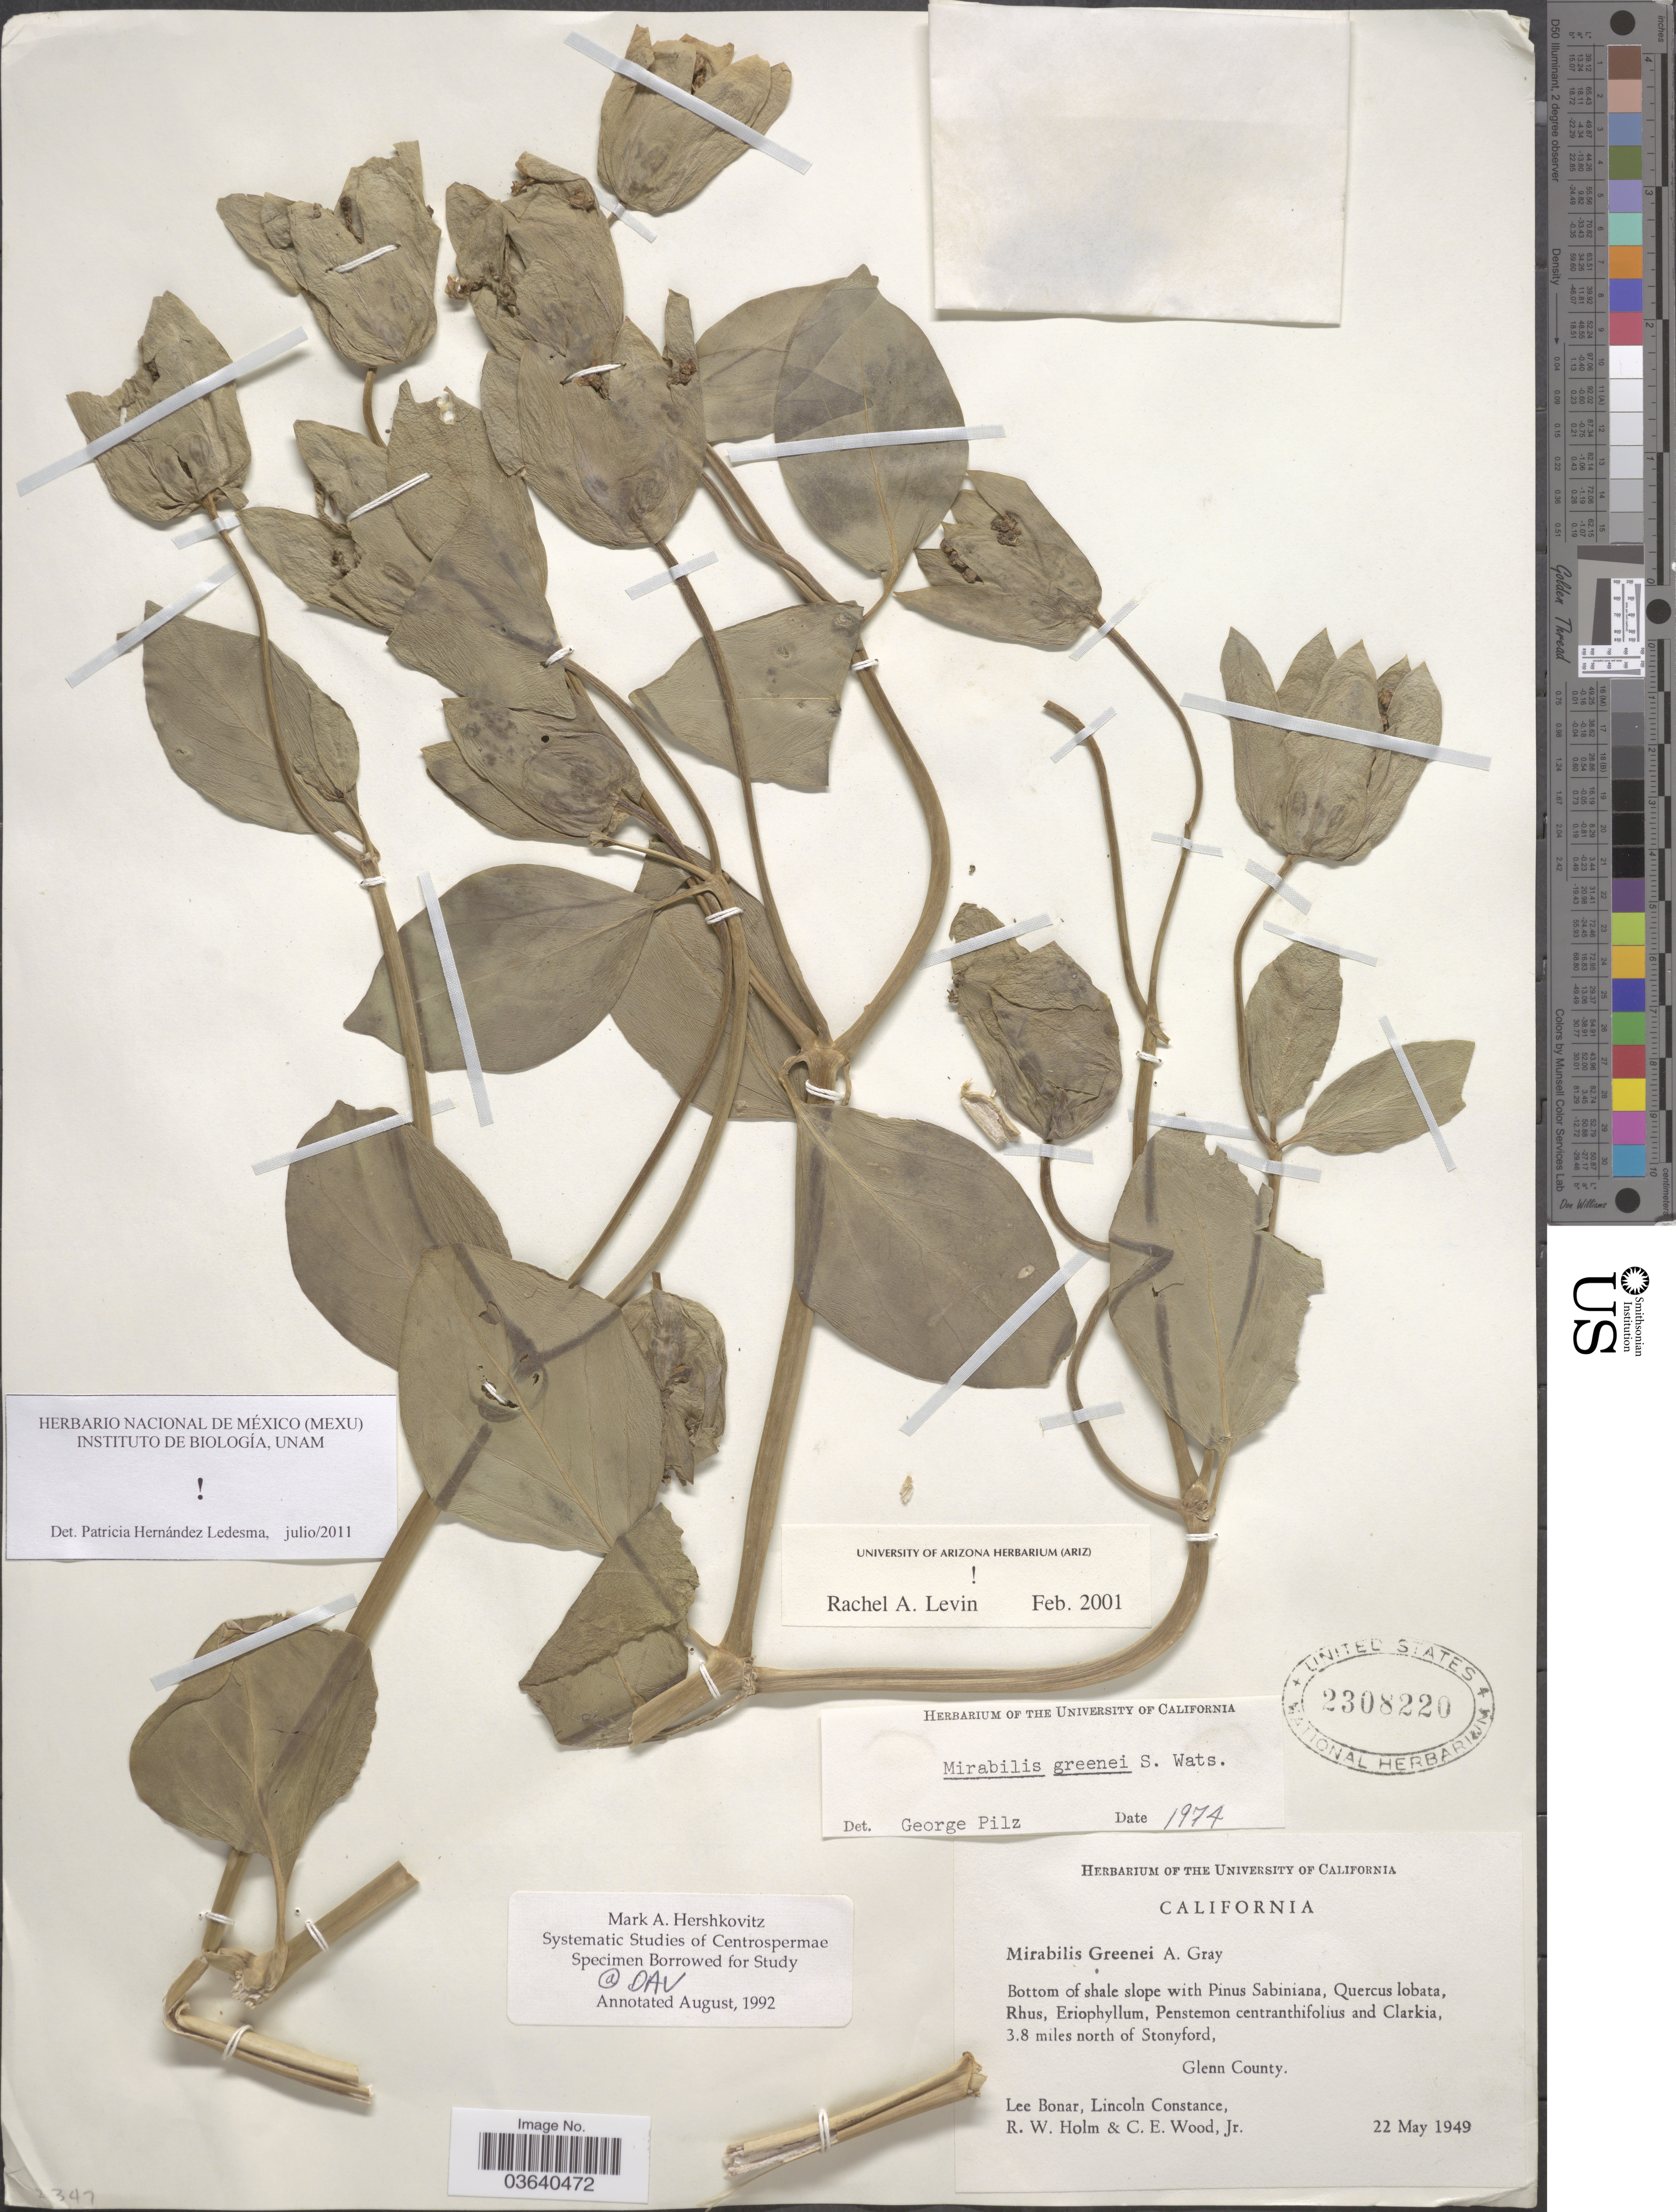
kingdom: Plantae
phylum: Tracheophyta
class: Magnoliopsida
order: Caryophyllales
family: Nyctaginaceae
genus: Mirabilis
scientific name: Mirabilis greenei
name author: S. Watson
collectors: L. Bonar, L. Constance, R. W. Holm & C. Wood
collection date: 1949-05-22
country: United States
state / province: California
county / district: Glenn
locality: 3.8 miles north of Stonyford, Glenn County.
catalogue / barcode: US 2308220